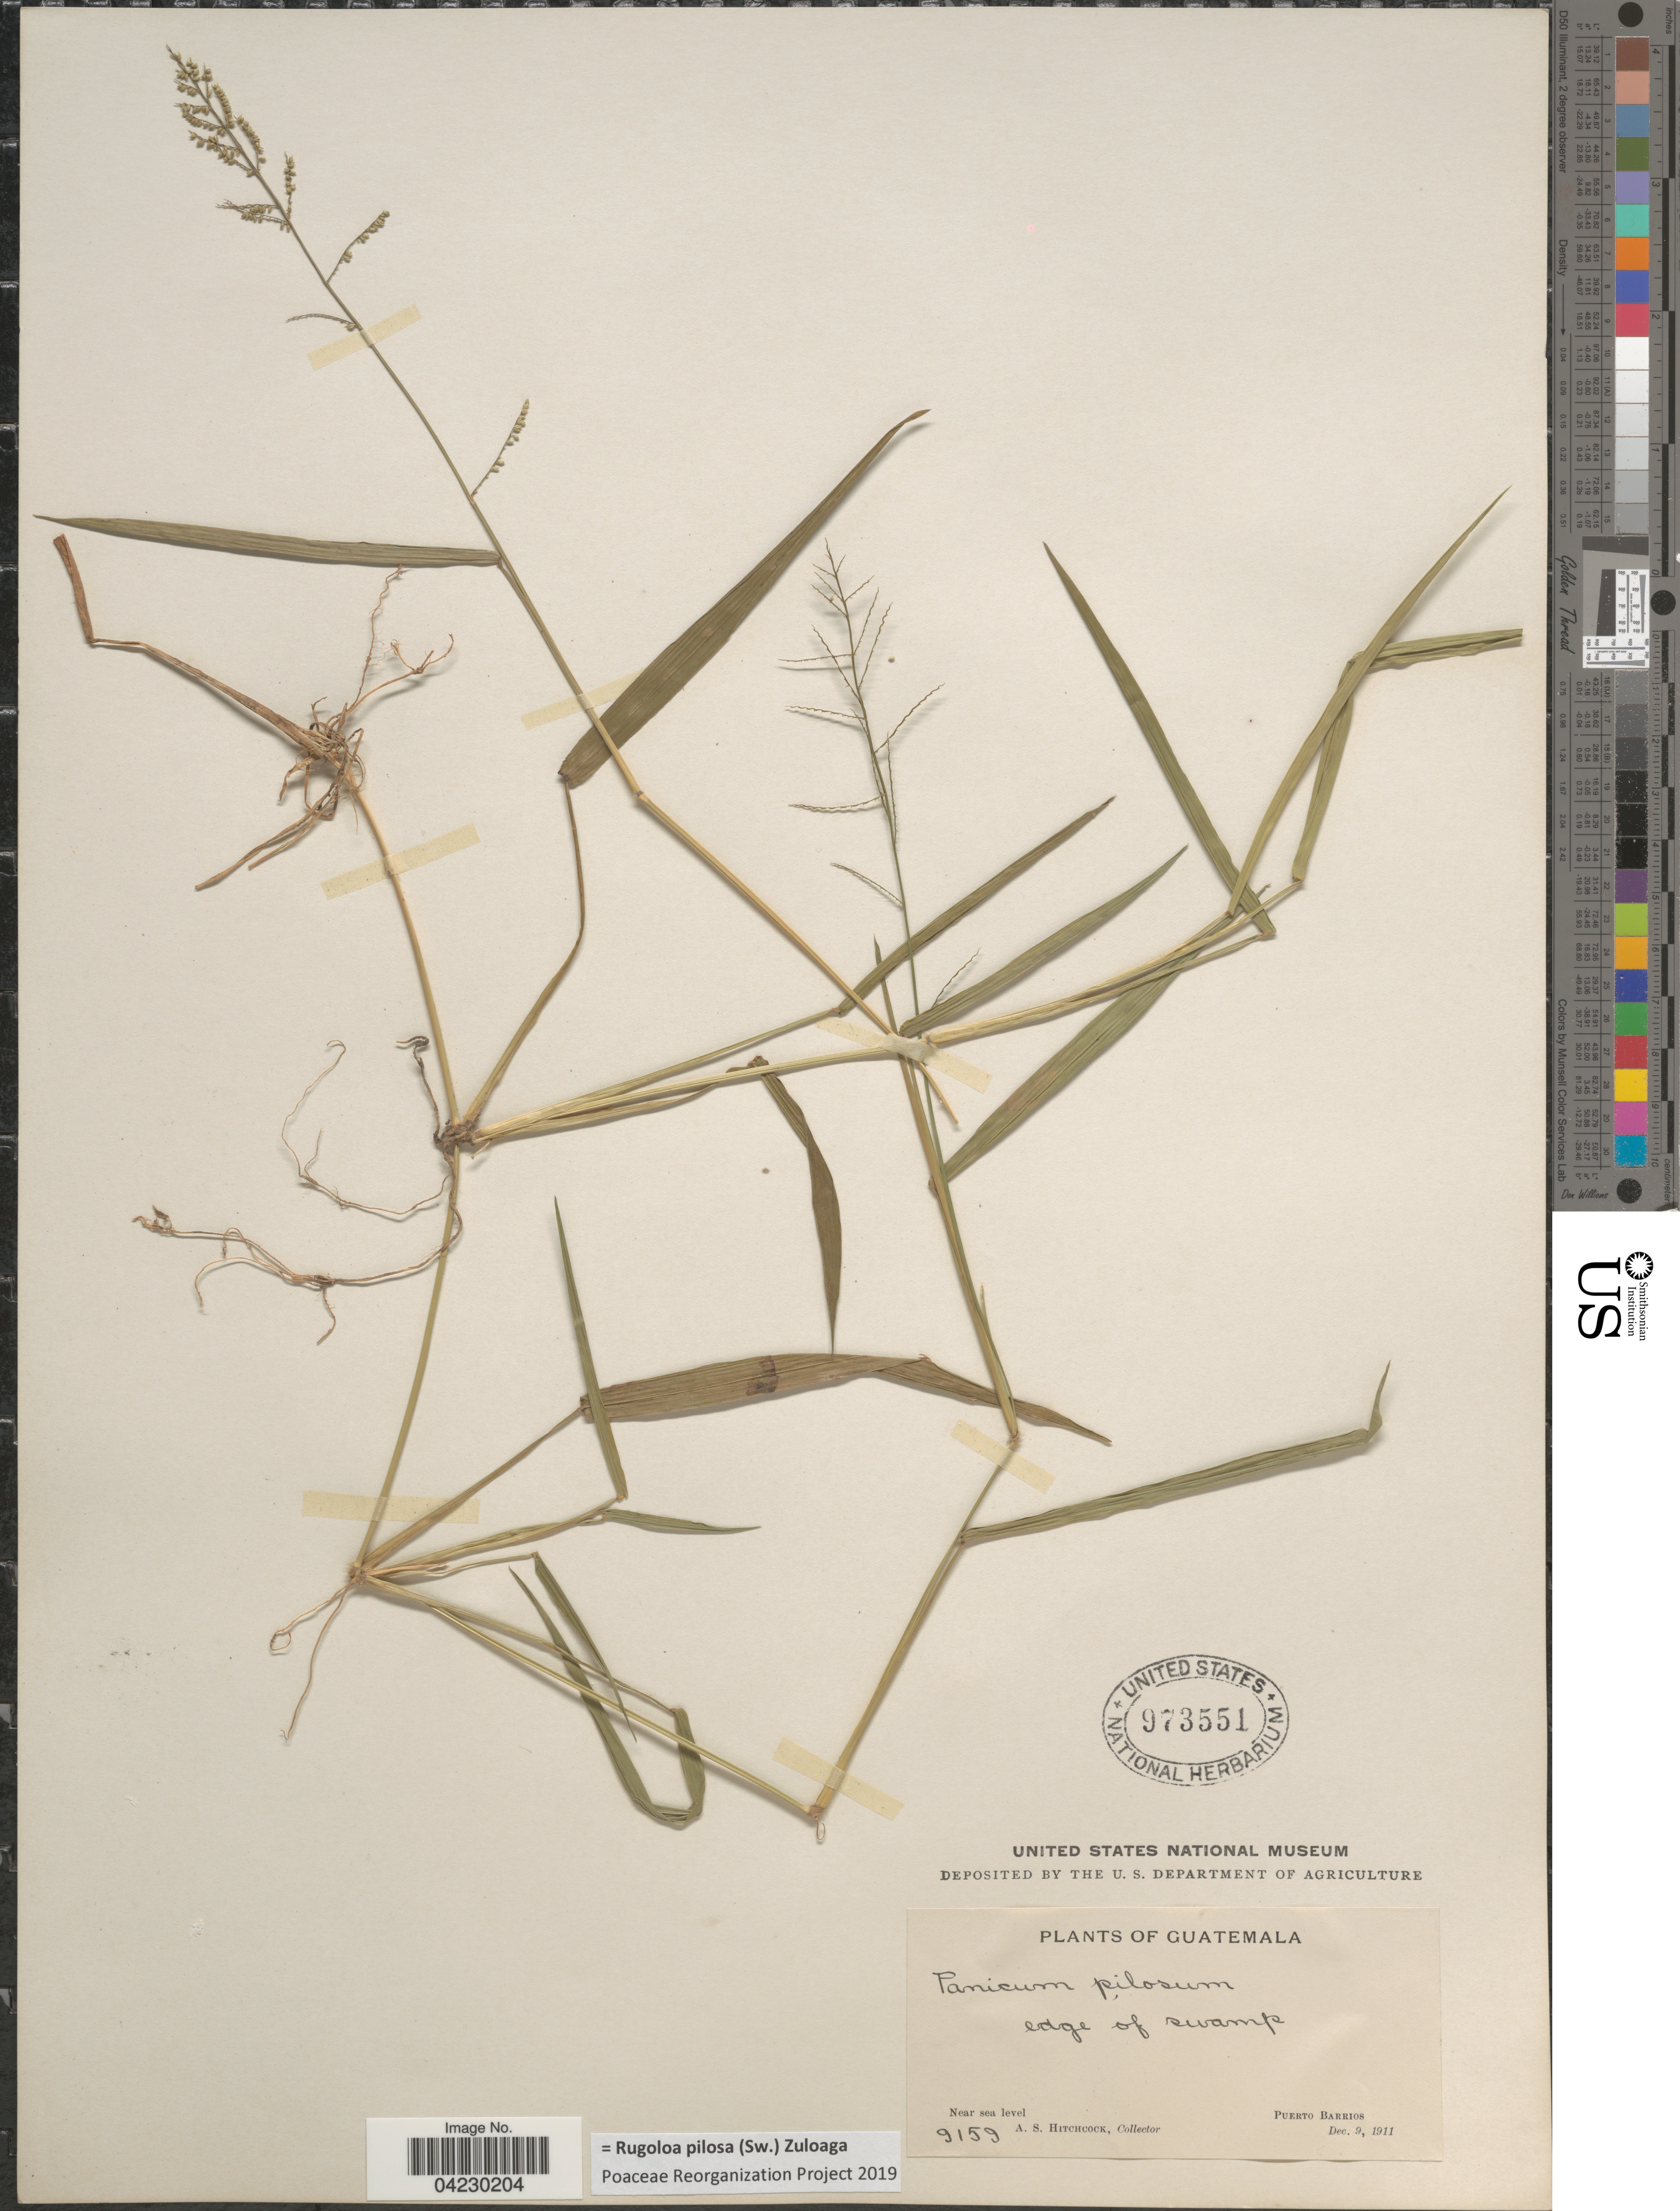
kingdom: Plantae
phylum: Tracheophyta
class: Liliopsida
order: Poales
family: Poaceae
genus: Rugoloa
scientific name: Rugoloa pilosa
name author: (Sw.) Zuloaga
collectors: A. S. Hitchcock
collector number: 9159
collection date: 1911-12-09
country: Guatemala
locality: Edge of swamp. Puerto Barrios.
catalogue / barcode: US 973551